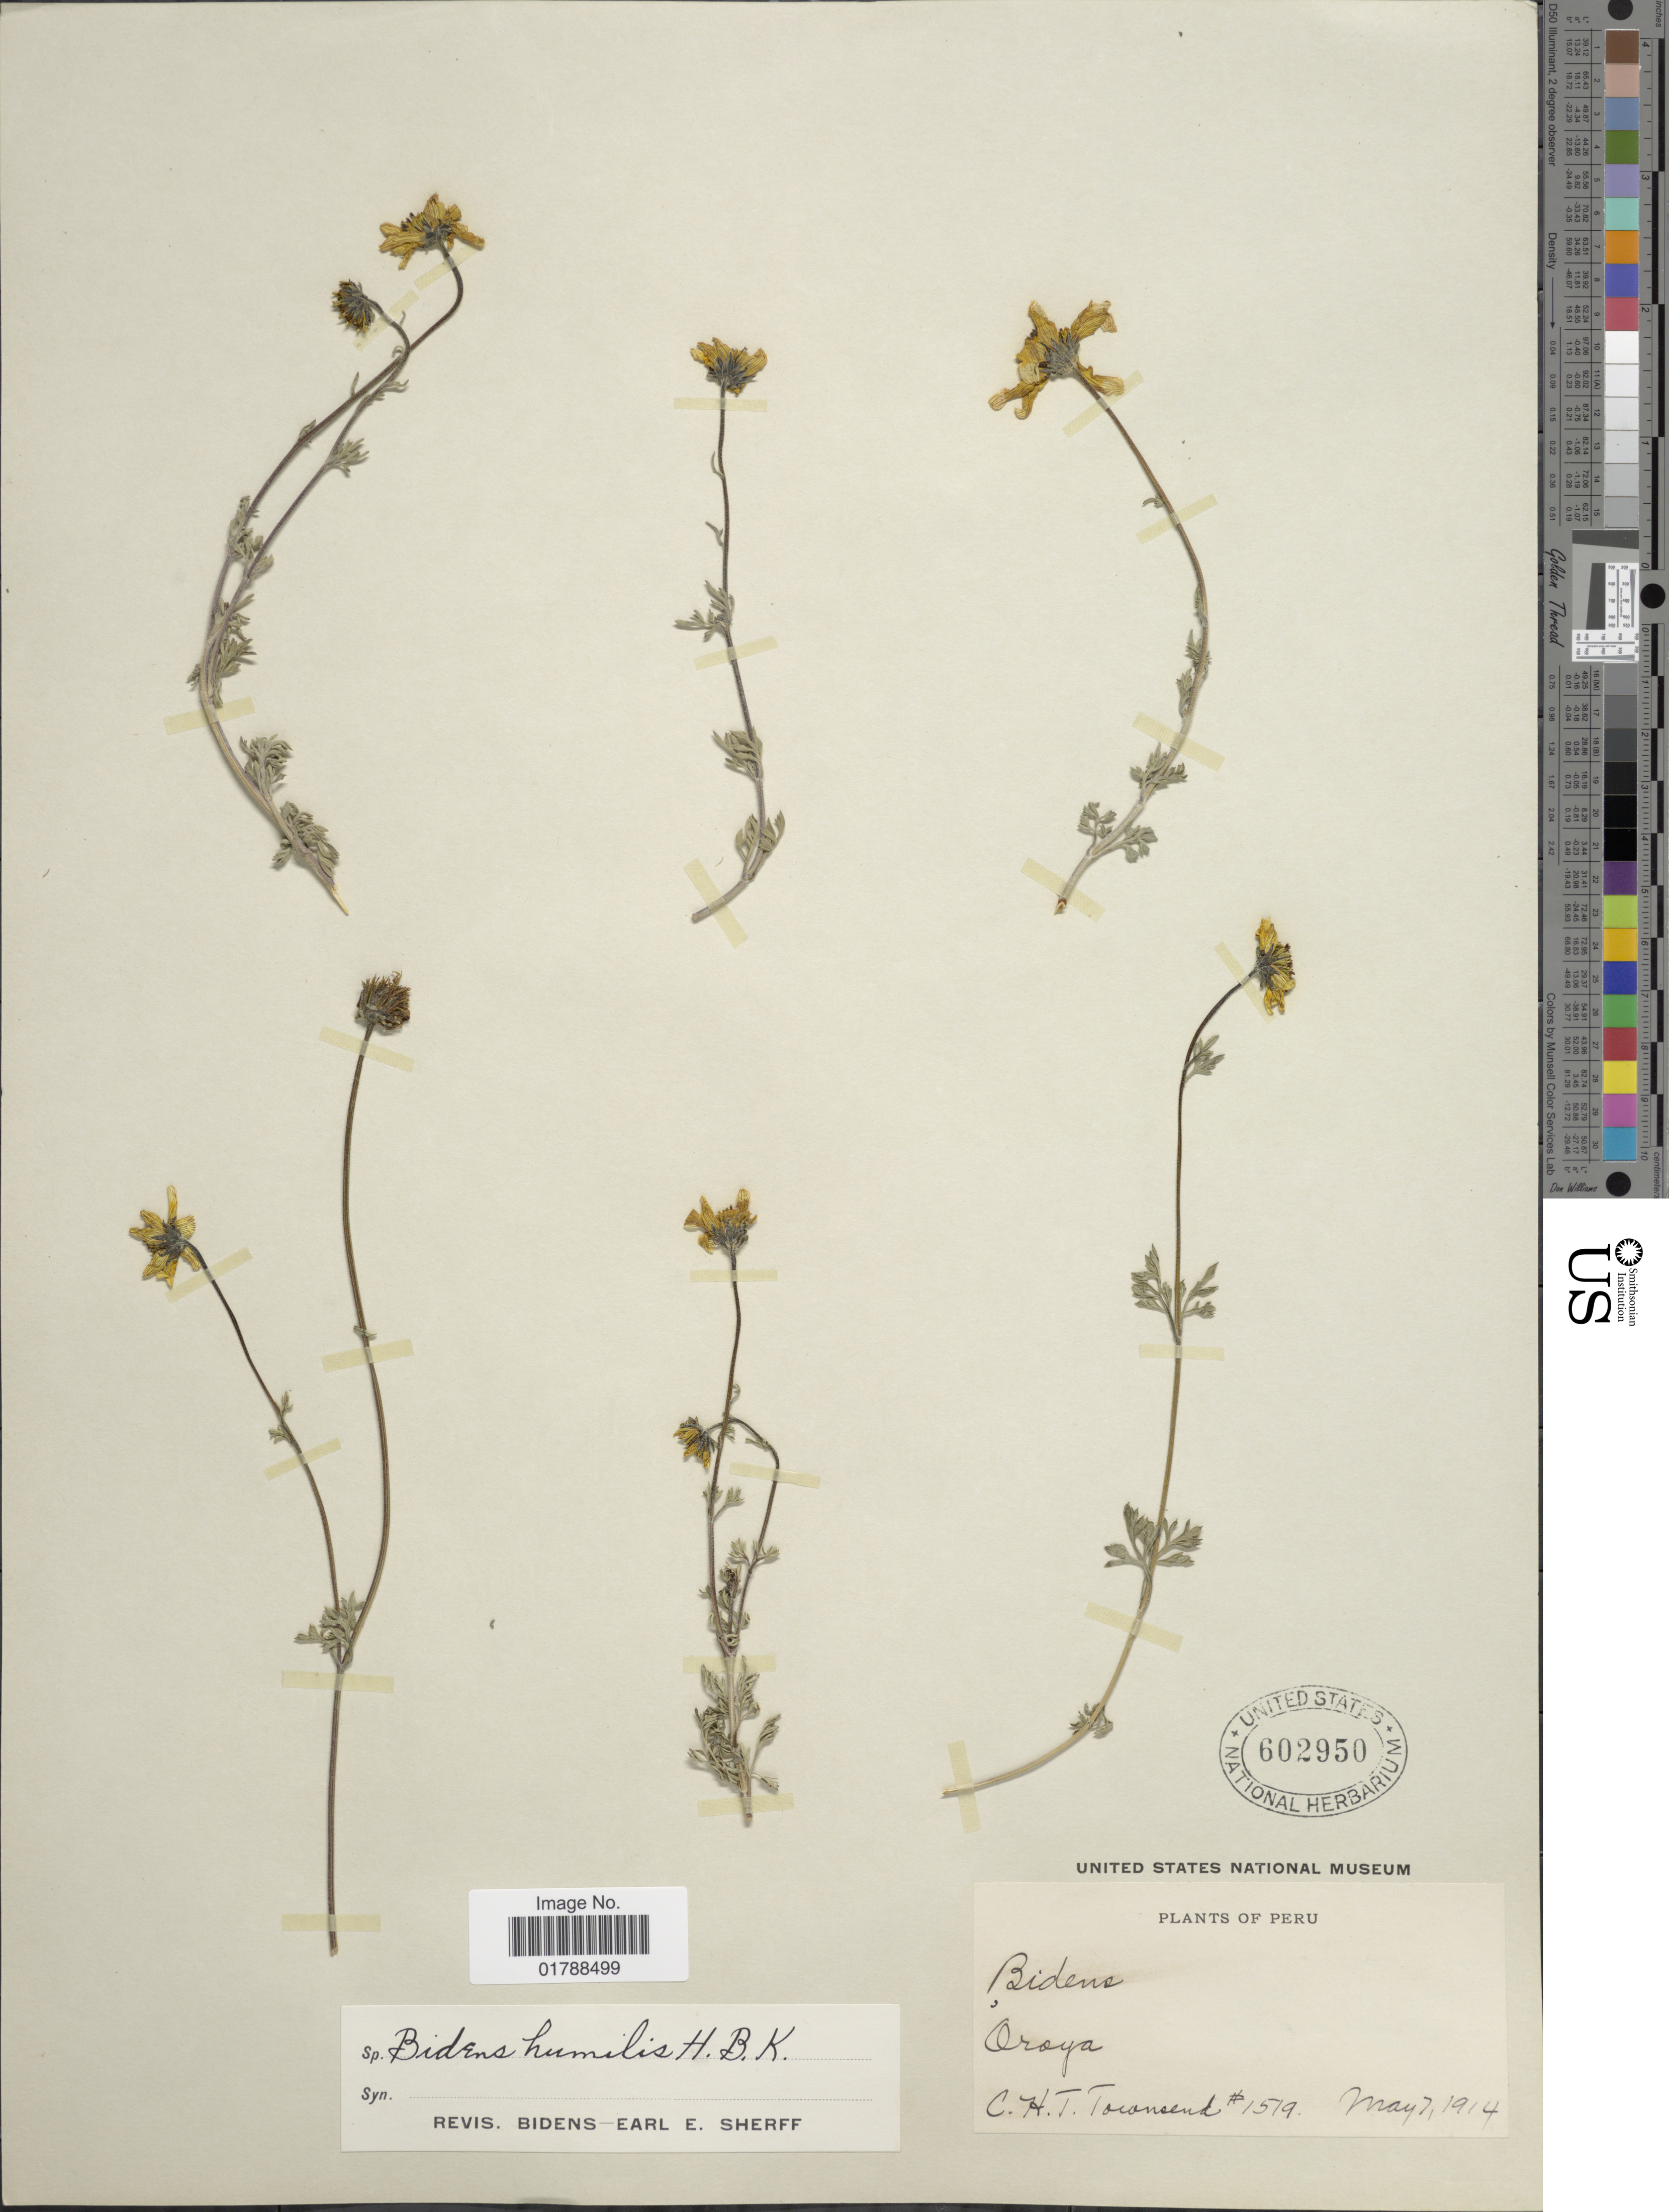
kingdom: Plantae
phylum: Tracheophyta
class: Magnoliopsida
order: Asterales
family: Asteraceae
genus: Bidens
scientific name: Bidens humilis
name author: Kunth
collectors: C. H. T. Townsend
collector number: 1519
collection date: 1914-05-07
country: Peru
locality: Oroya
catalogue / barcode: US 602950